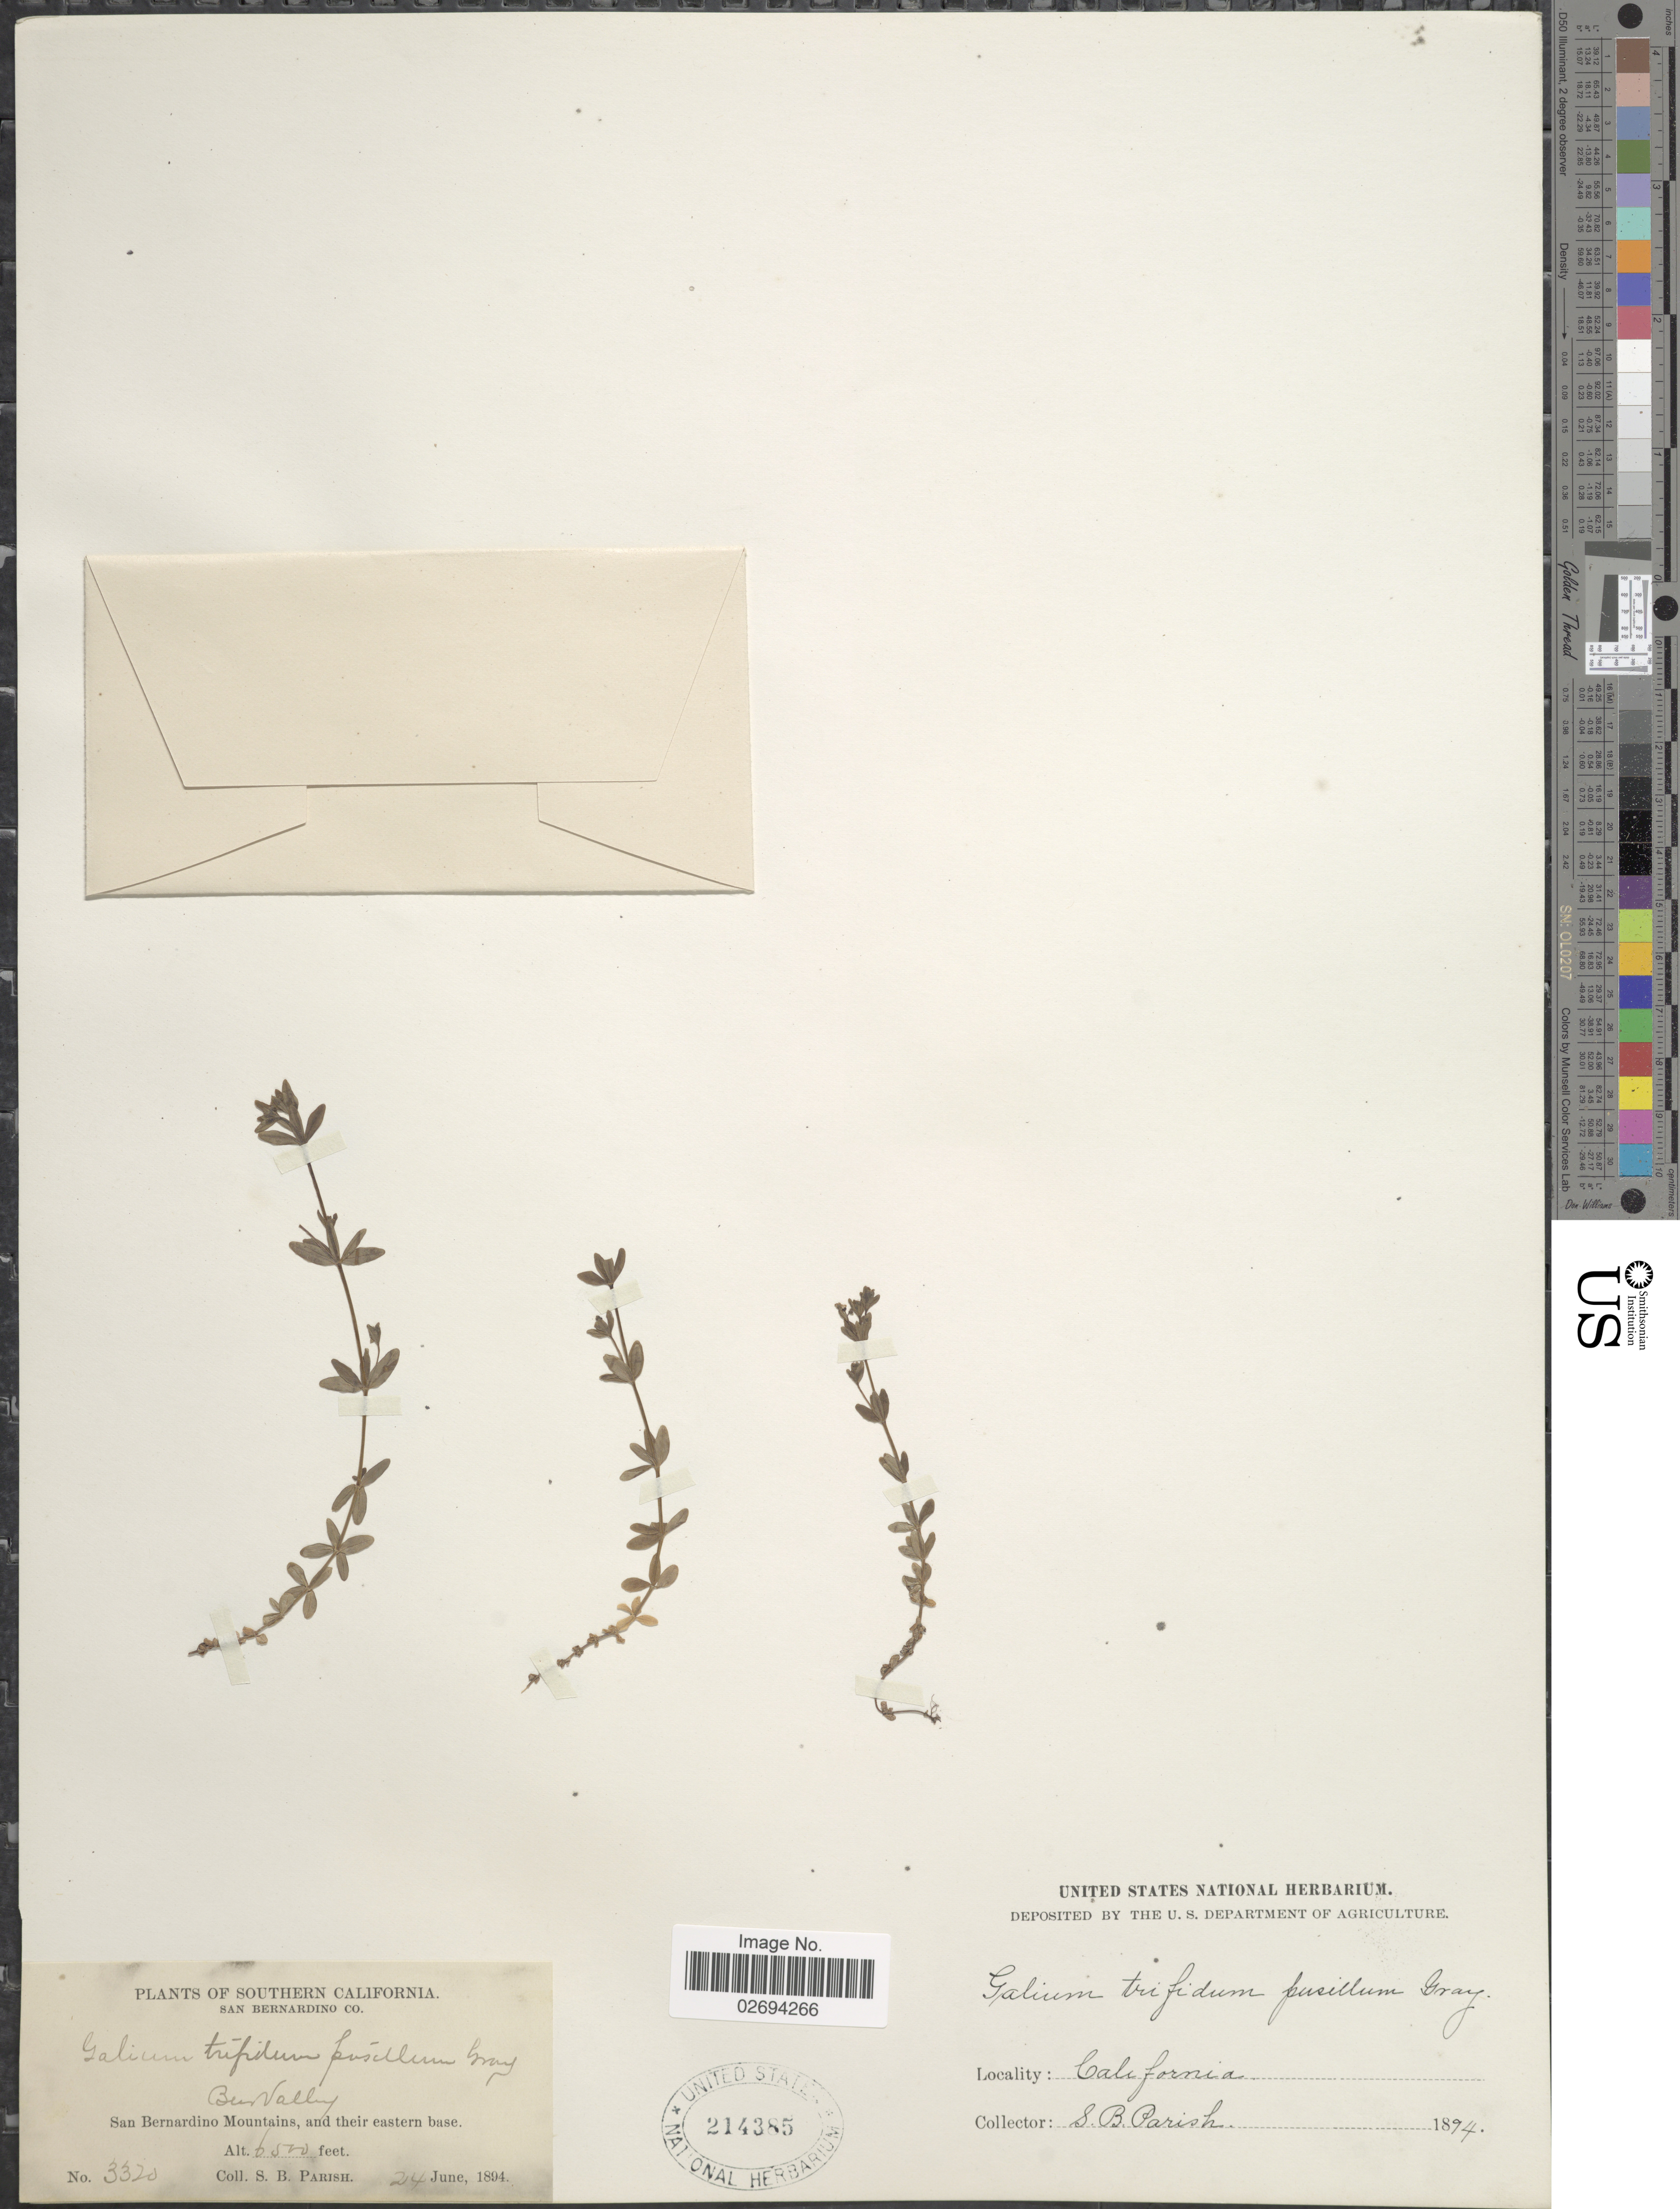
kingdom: Plantae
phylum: Tracheophyta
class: Magnoliopsida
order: Gentianales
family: Rubiaceae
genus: Galium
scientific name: Galium trifidum var. pusillum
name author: A. Gray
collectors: S. B. Parish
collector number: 3320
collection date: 1894-06-24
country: United States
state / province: California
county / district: San Bernardino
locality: Southern California. Bear Valley. San Bernardino Mountains, and their eastern base.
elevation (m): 1981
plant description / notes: Corrected "Bur Valley" to "Bear Valley". Removed "San Bernardino Co." from Precise Locality field and added to County field.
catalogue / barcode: US 214385